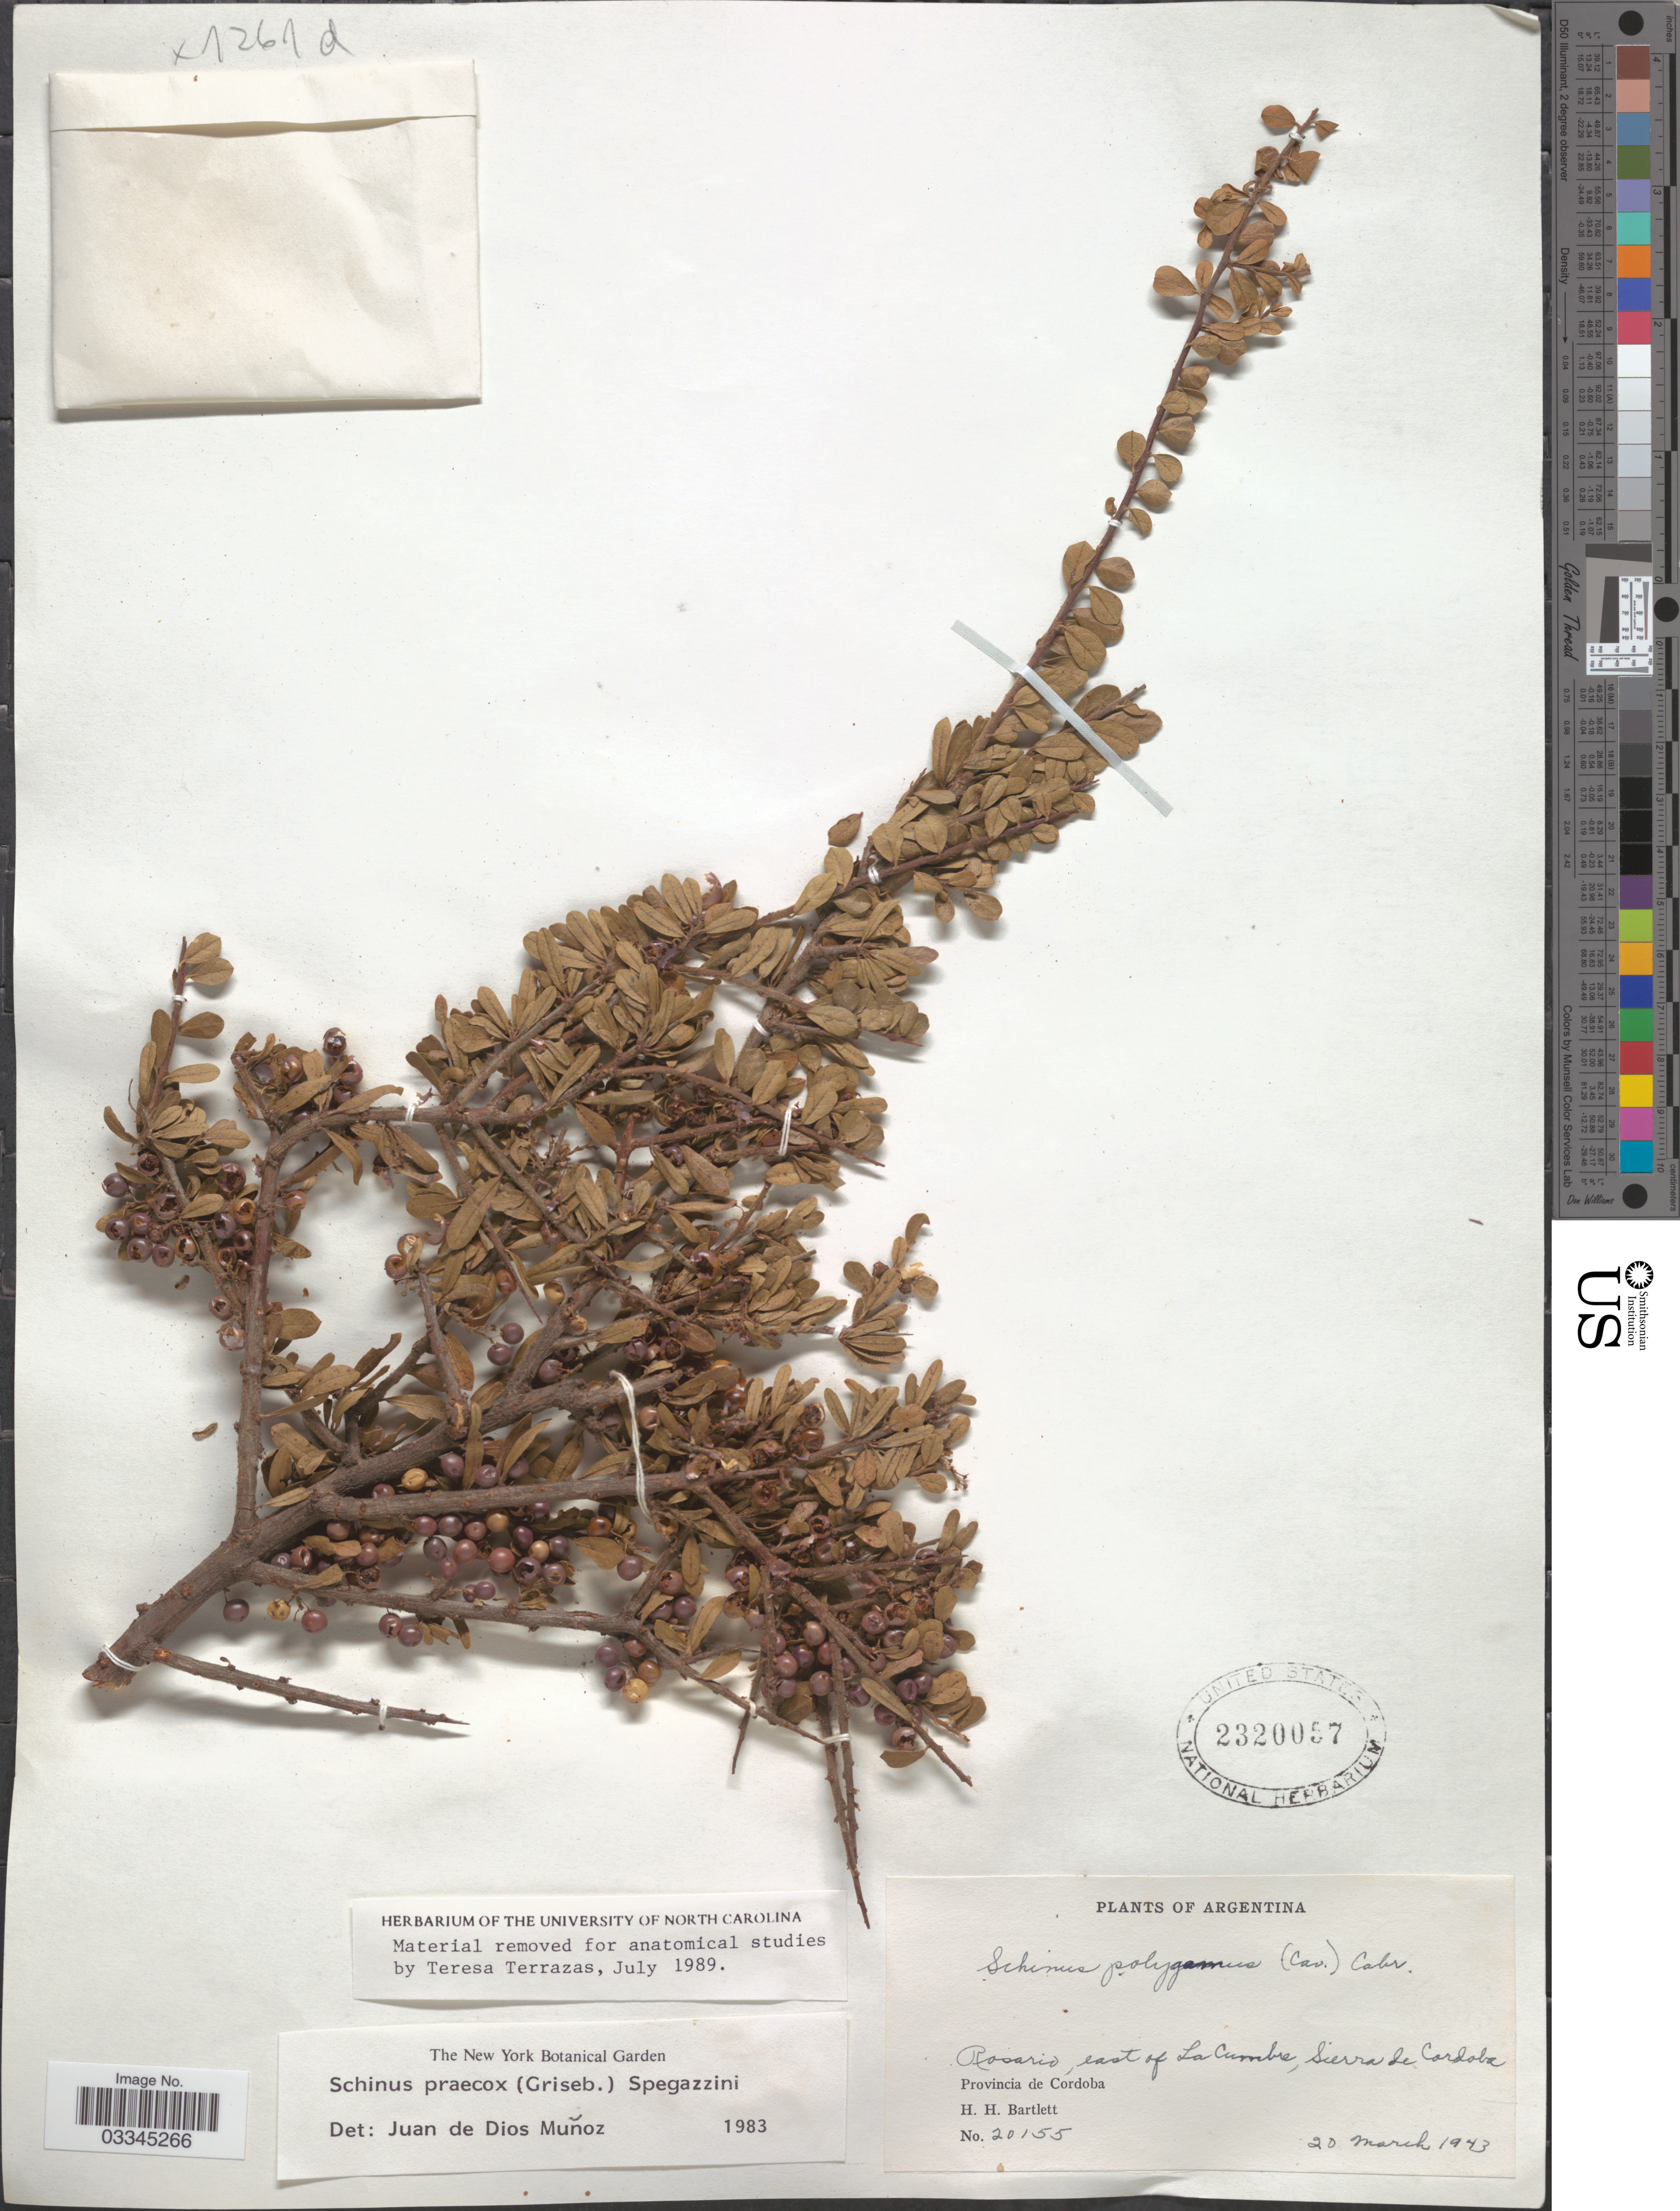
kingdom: Plantae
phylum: Tracheophyta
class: Magnoliopsida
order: Sapindales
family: Anacardiaceae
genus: Schinus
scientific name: Schinus praecox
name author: (Griseb.) Speg.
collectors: H. H. Bartlett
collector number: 20155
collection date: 1943-03-20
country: Argentina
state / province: Cordoba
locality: Rosario, east of La Cumbre, Sierra de Cordoba.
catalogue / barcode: US 2320057